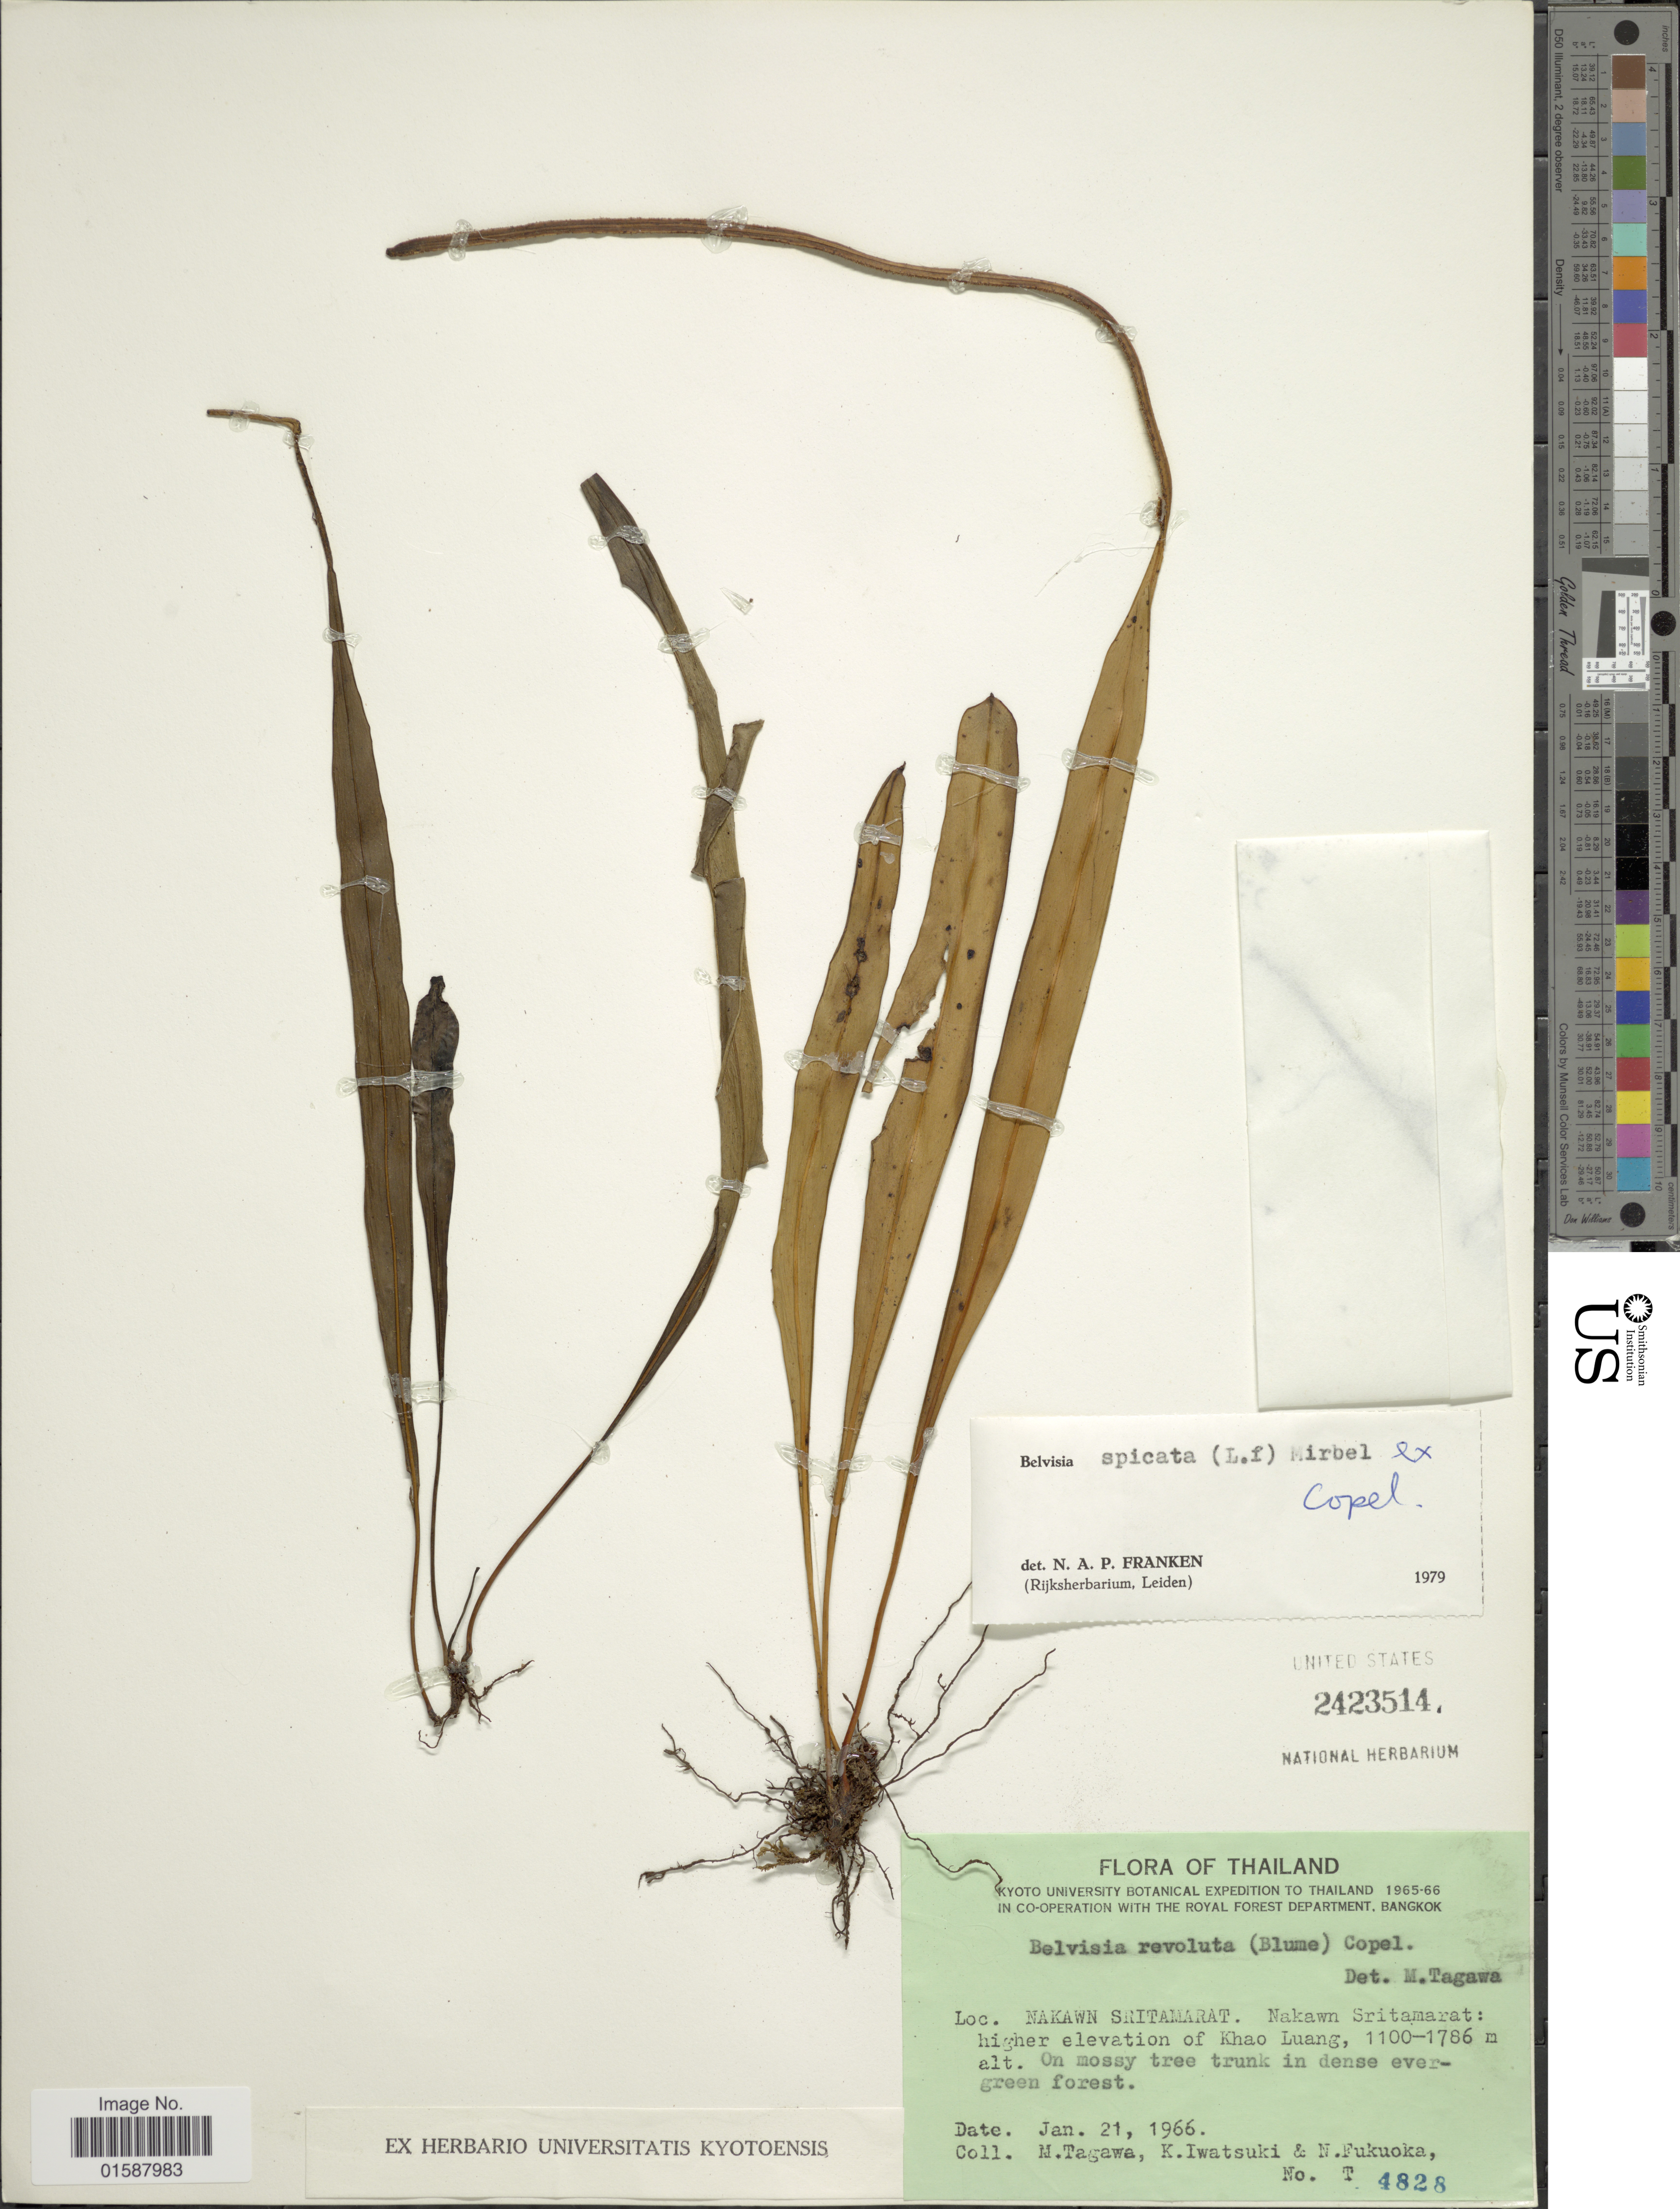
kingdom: Plantae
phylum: Tracheophyta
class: Polypodiopsida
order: Polypodiales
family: Polypodiaceae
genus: Lepisorus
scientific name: Lepisorus spicatus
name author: (L. f.) Li S. Wang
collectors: M. Tagawa, K. Iwatsuki & N. Fukuoka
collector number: T4828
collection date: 1966-01-21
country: Thailand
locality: Nakawn Sritamarat. Nakawn Sritamarat: higher elevation of Khao Luang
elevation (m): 1100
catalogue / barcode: US 2423514